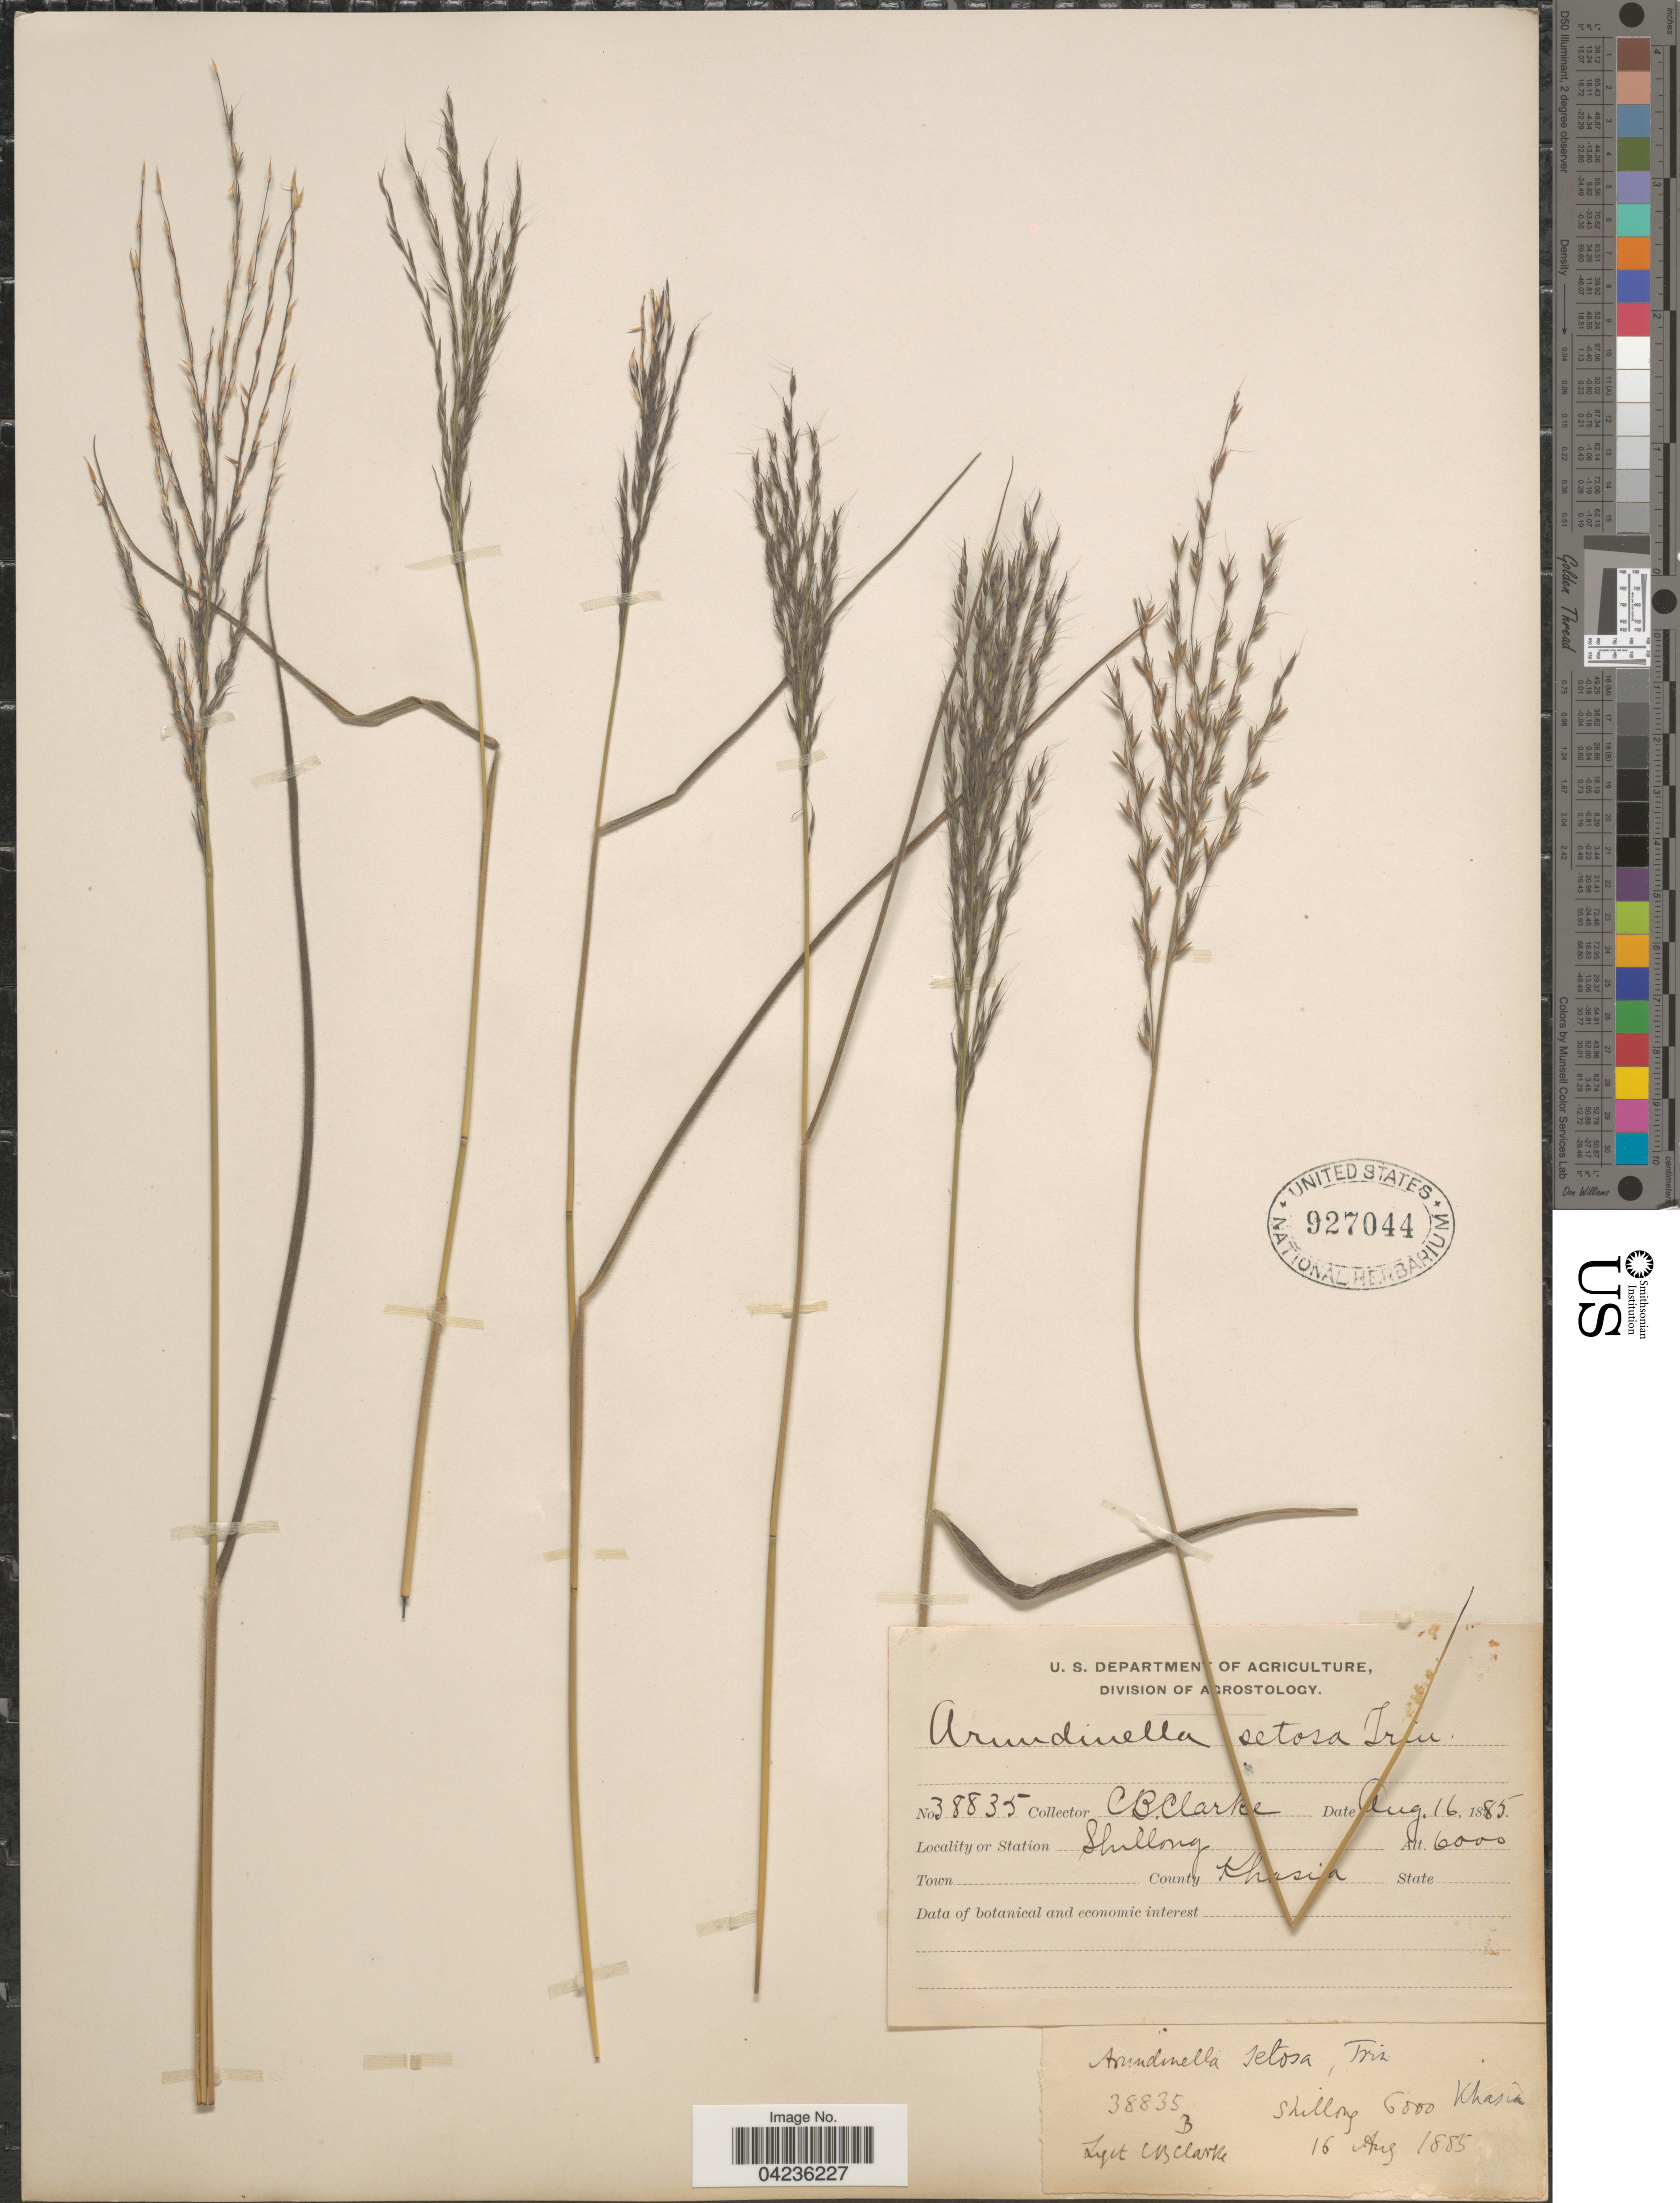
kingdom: Plantae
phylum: Tracheophyta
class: Liliopsida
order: Poales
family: Poaceae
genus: Arundinella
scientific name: Arundinella setosa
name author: Trin.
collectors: C. B. Clarke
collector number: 38835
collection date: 1885-08-16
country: India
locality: Shillong. County Khasia.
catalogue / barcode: US 927044